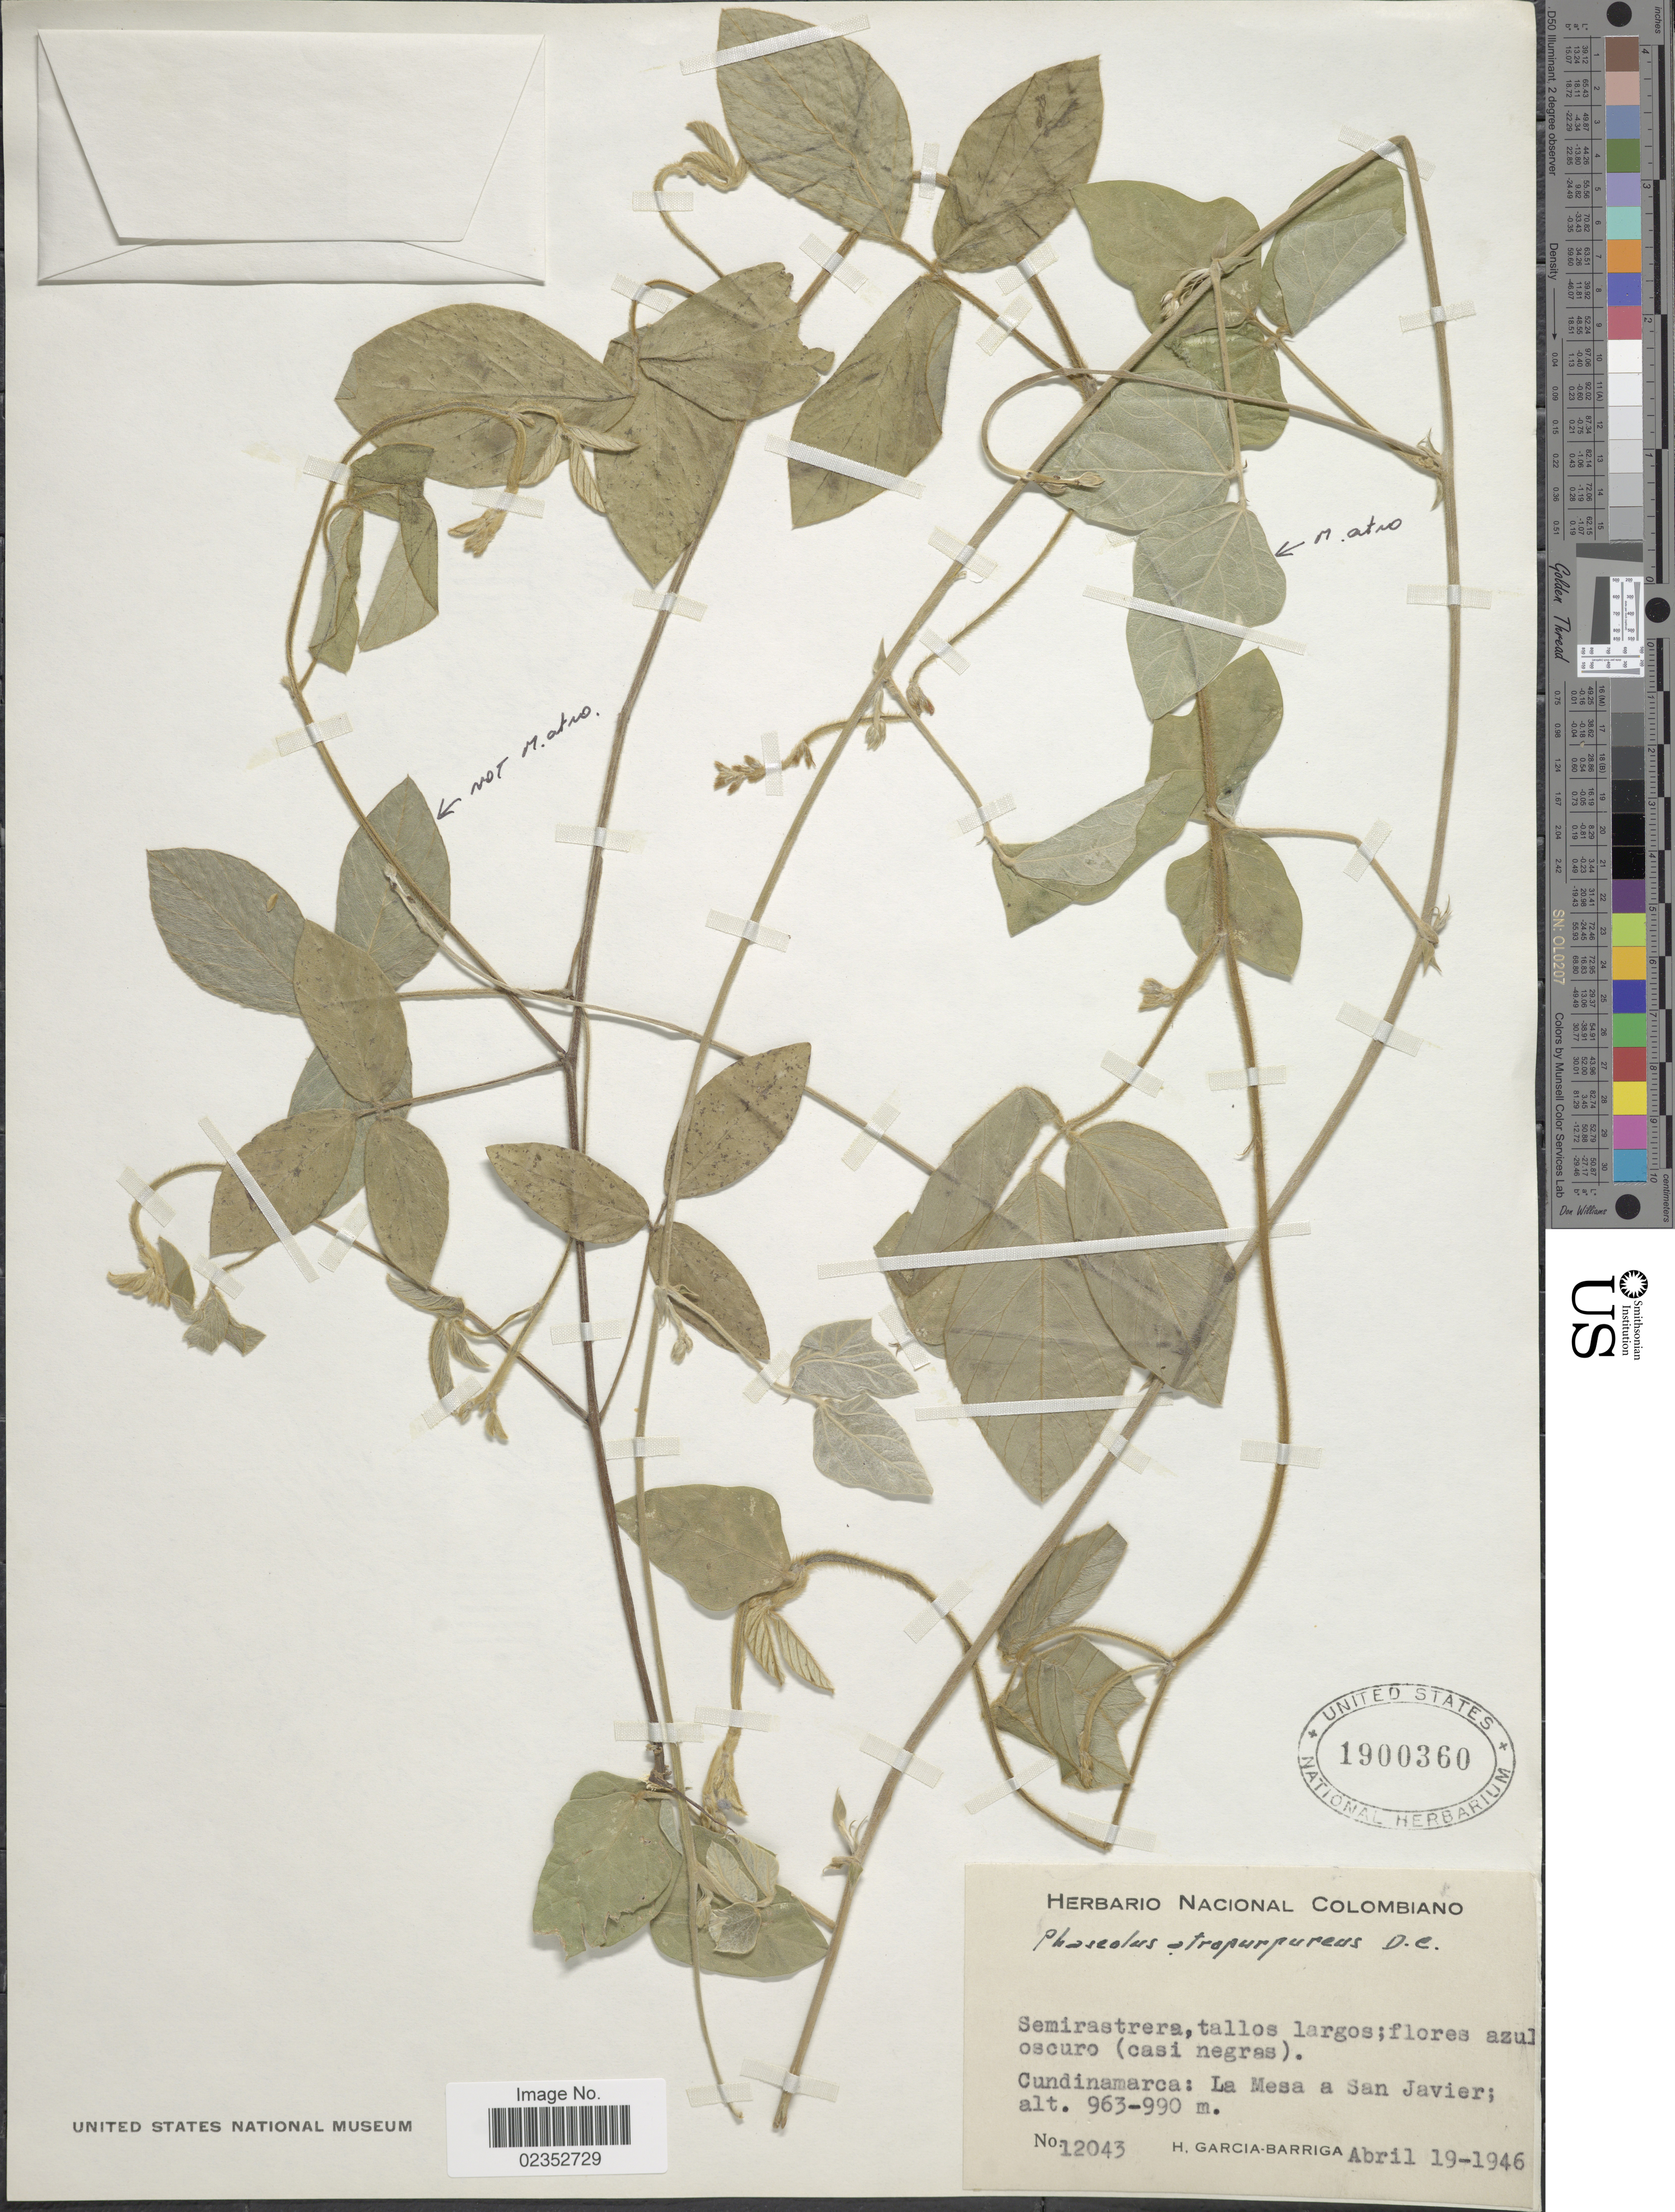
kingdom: Plantae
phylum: Tracheophyta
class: Magnoliopsida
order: Fabales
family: Fabaceae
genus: Macroptilium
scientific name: Macroptilium atropurpureum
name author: (DC.) Urb.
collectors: H. García Barriga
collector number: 12043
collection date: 1946-04-19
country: Colombia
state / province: Cundinamarca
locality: La Mesa a San Javier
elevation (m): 963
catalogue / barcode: US 1900360